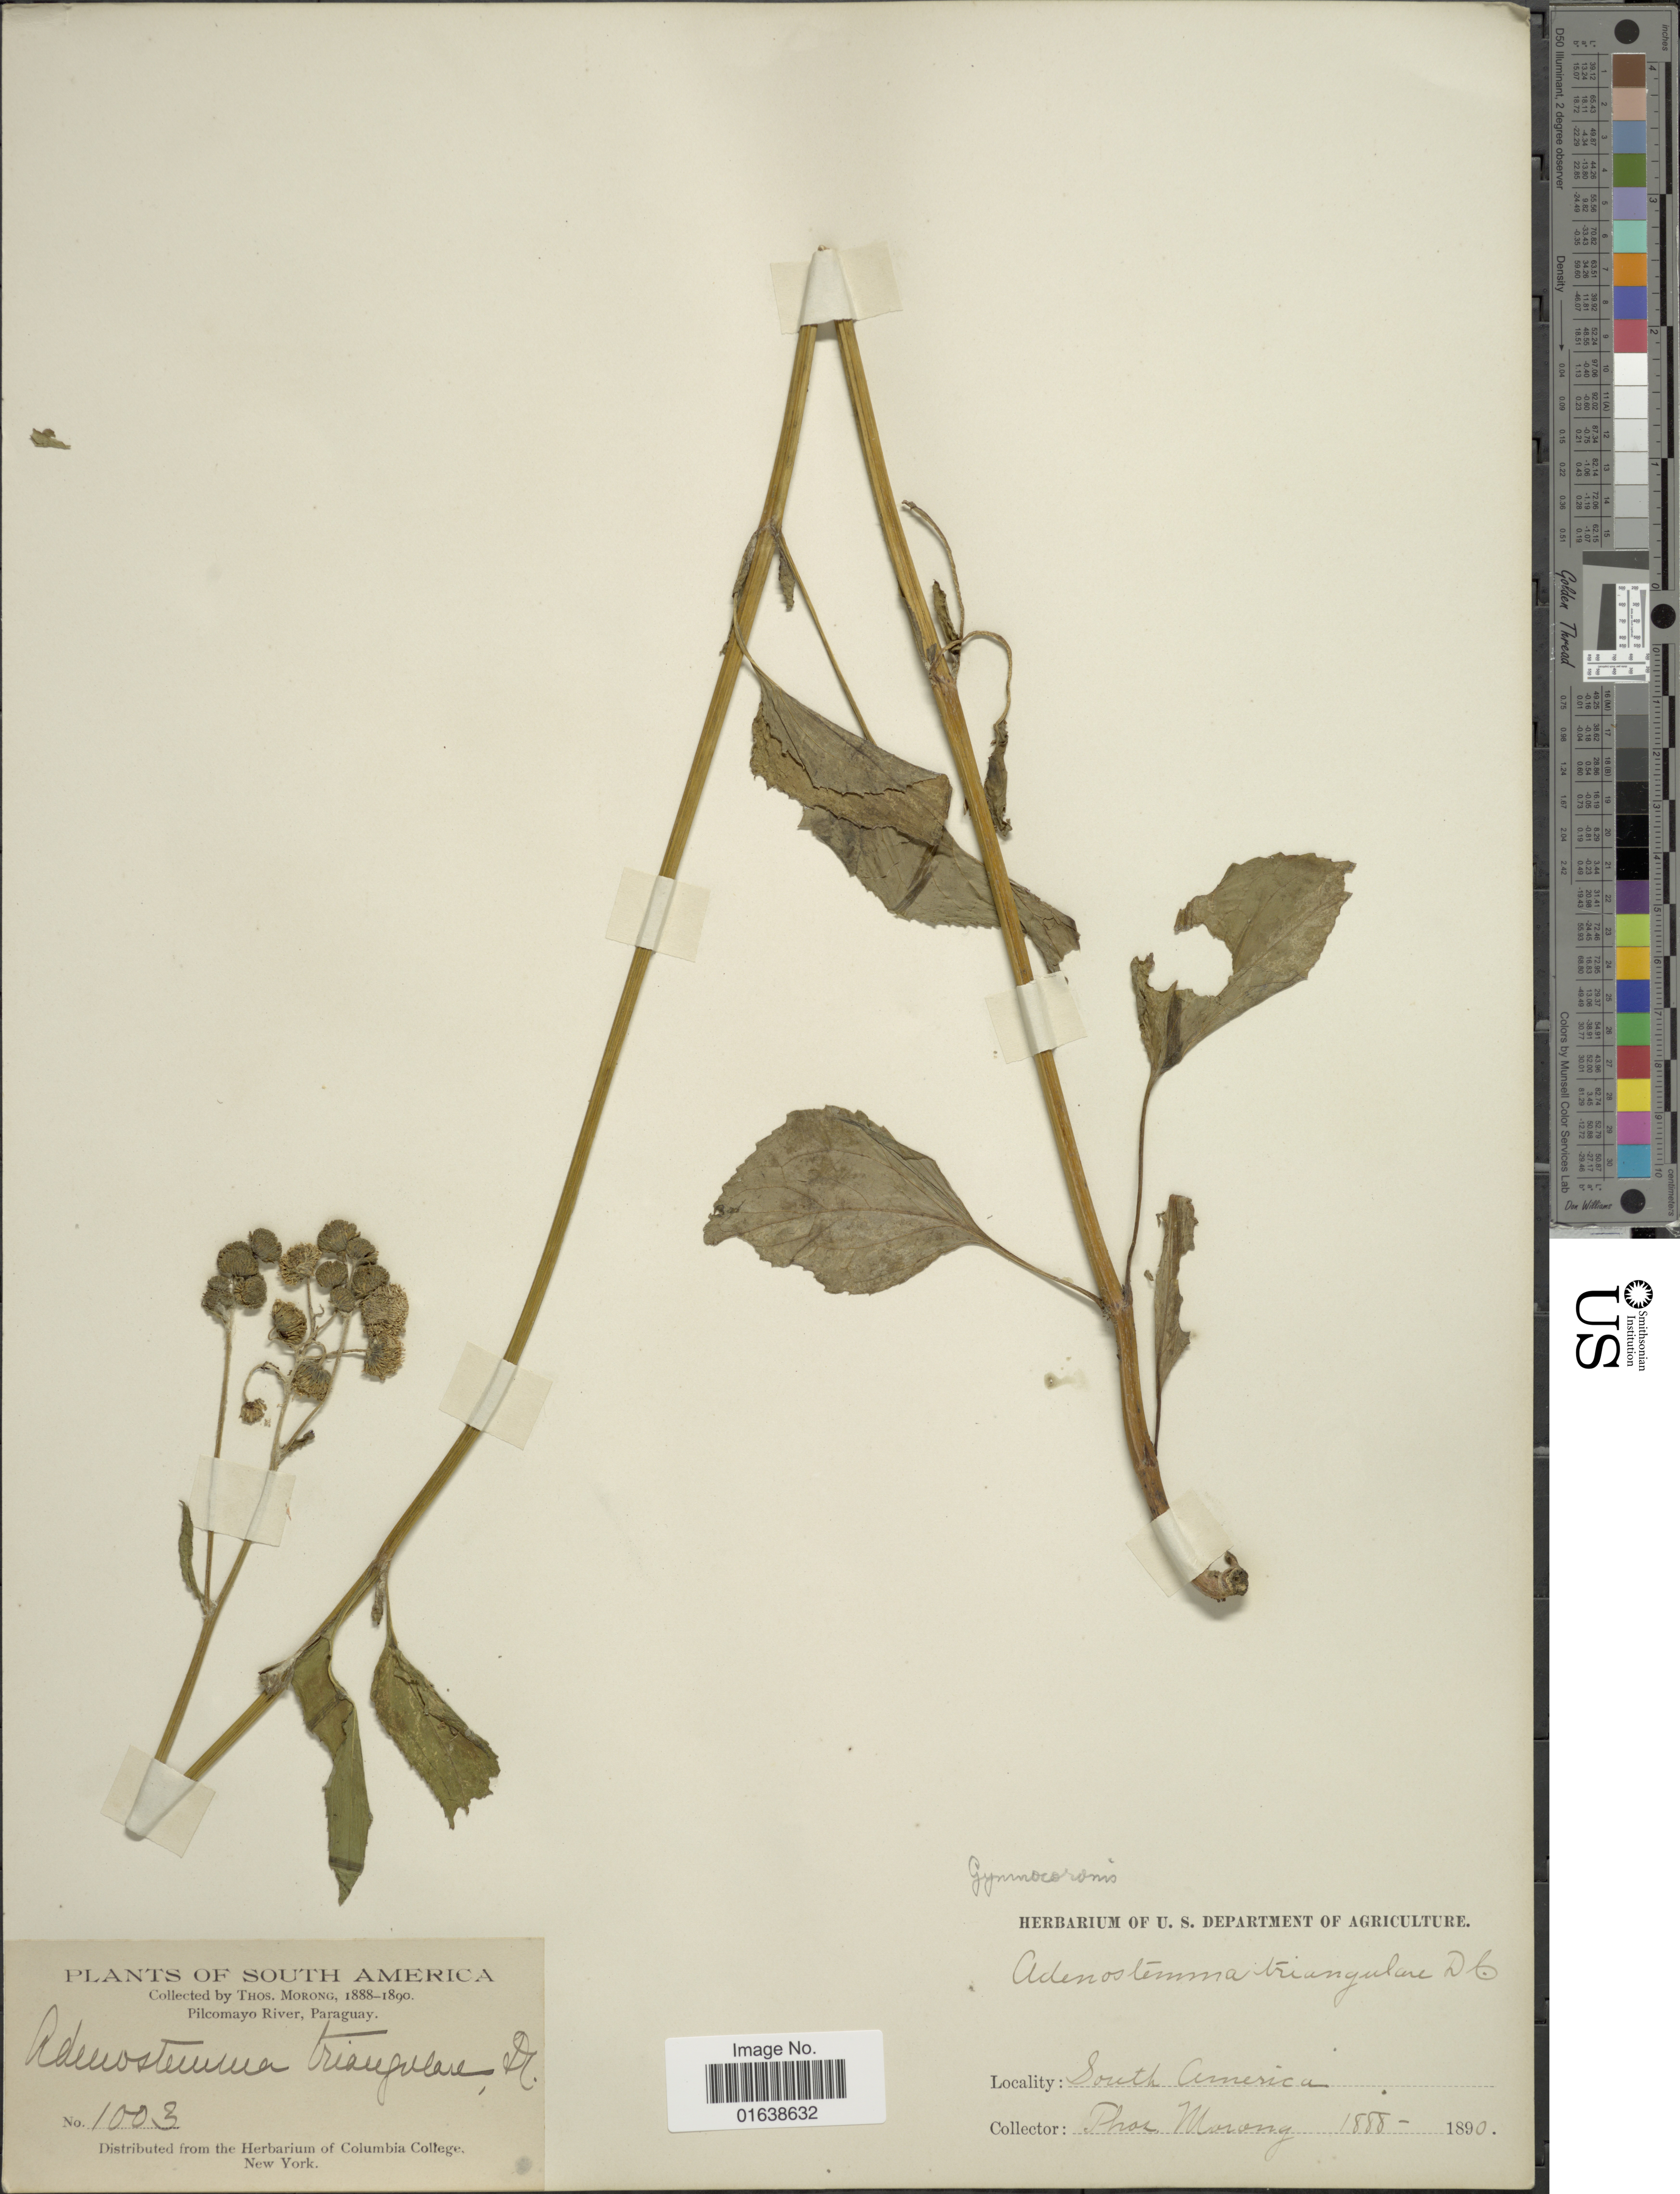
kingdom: Plantae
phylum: Tracheophyta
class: Magnoliopsida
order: Asterales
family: Asteraceae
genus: Gymnocoronis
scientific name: Gymnocoronis spilanthoides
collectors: ex herb. T. Morong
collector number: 1003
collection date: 1888/1890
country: Paraguay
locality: South America. Pilcomayo River, Paraguay